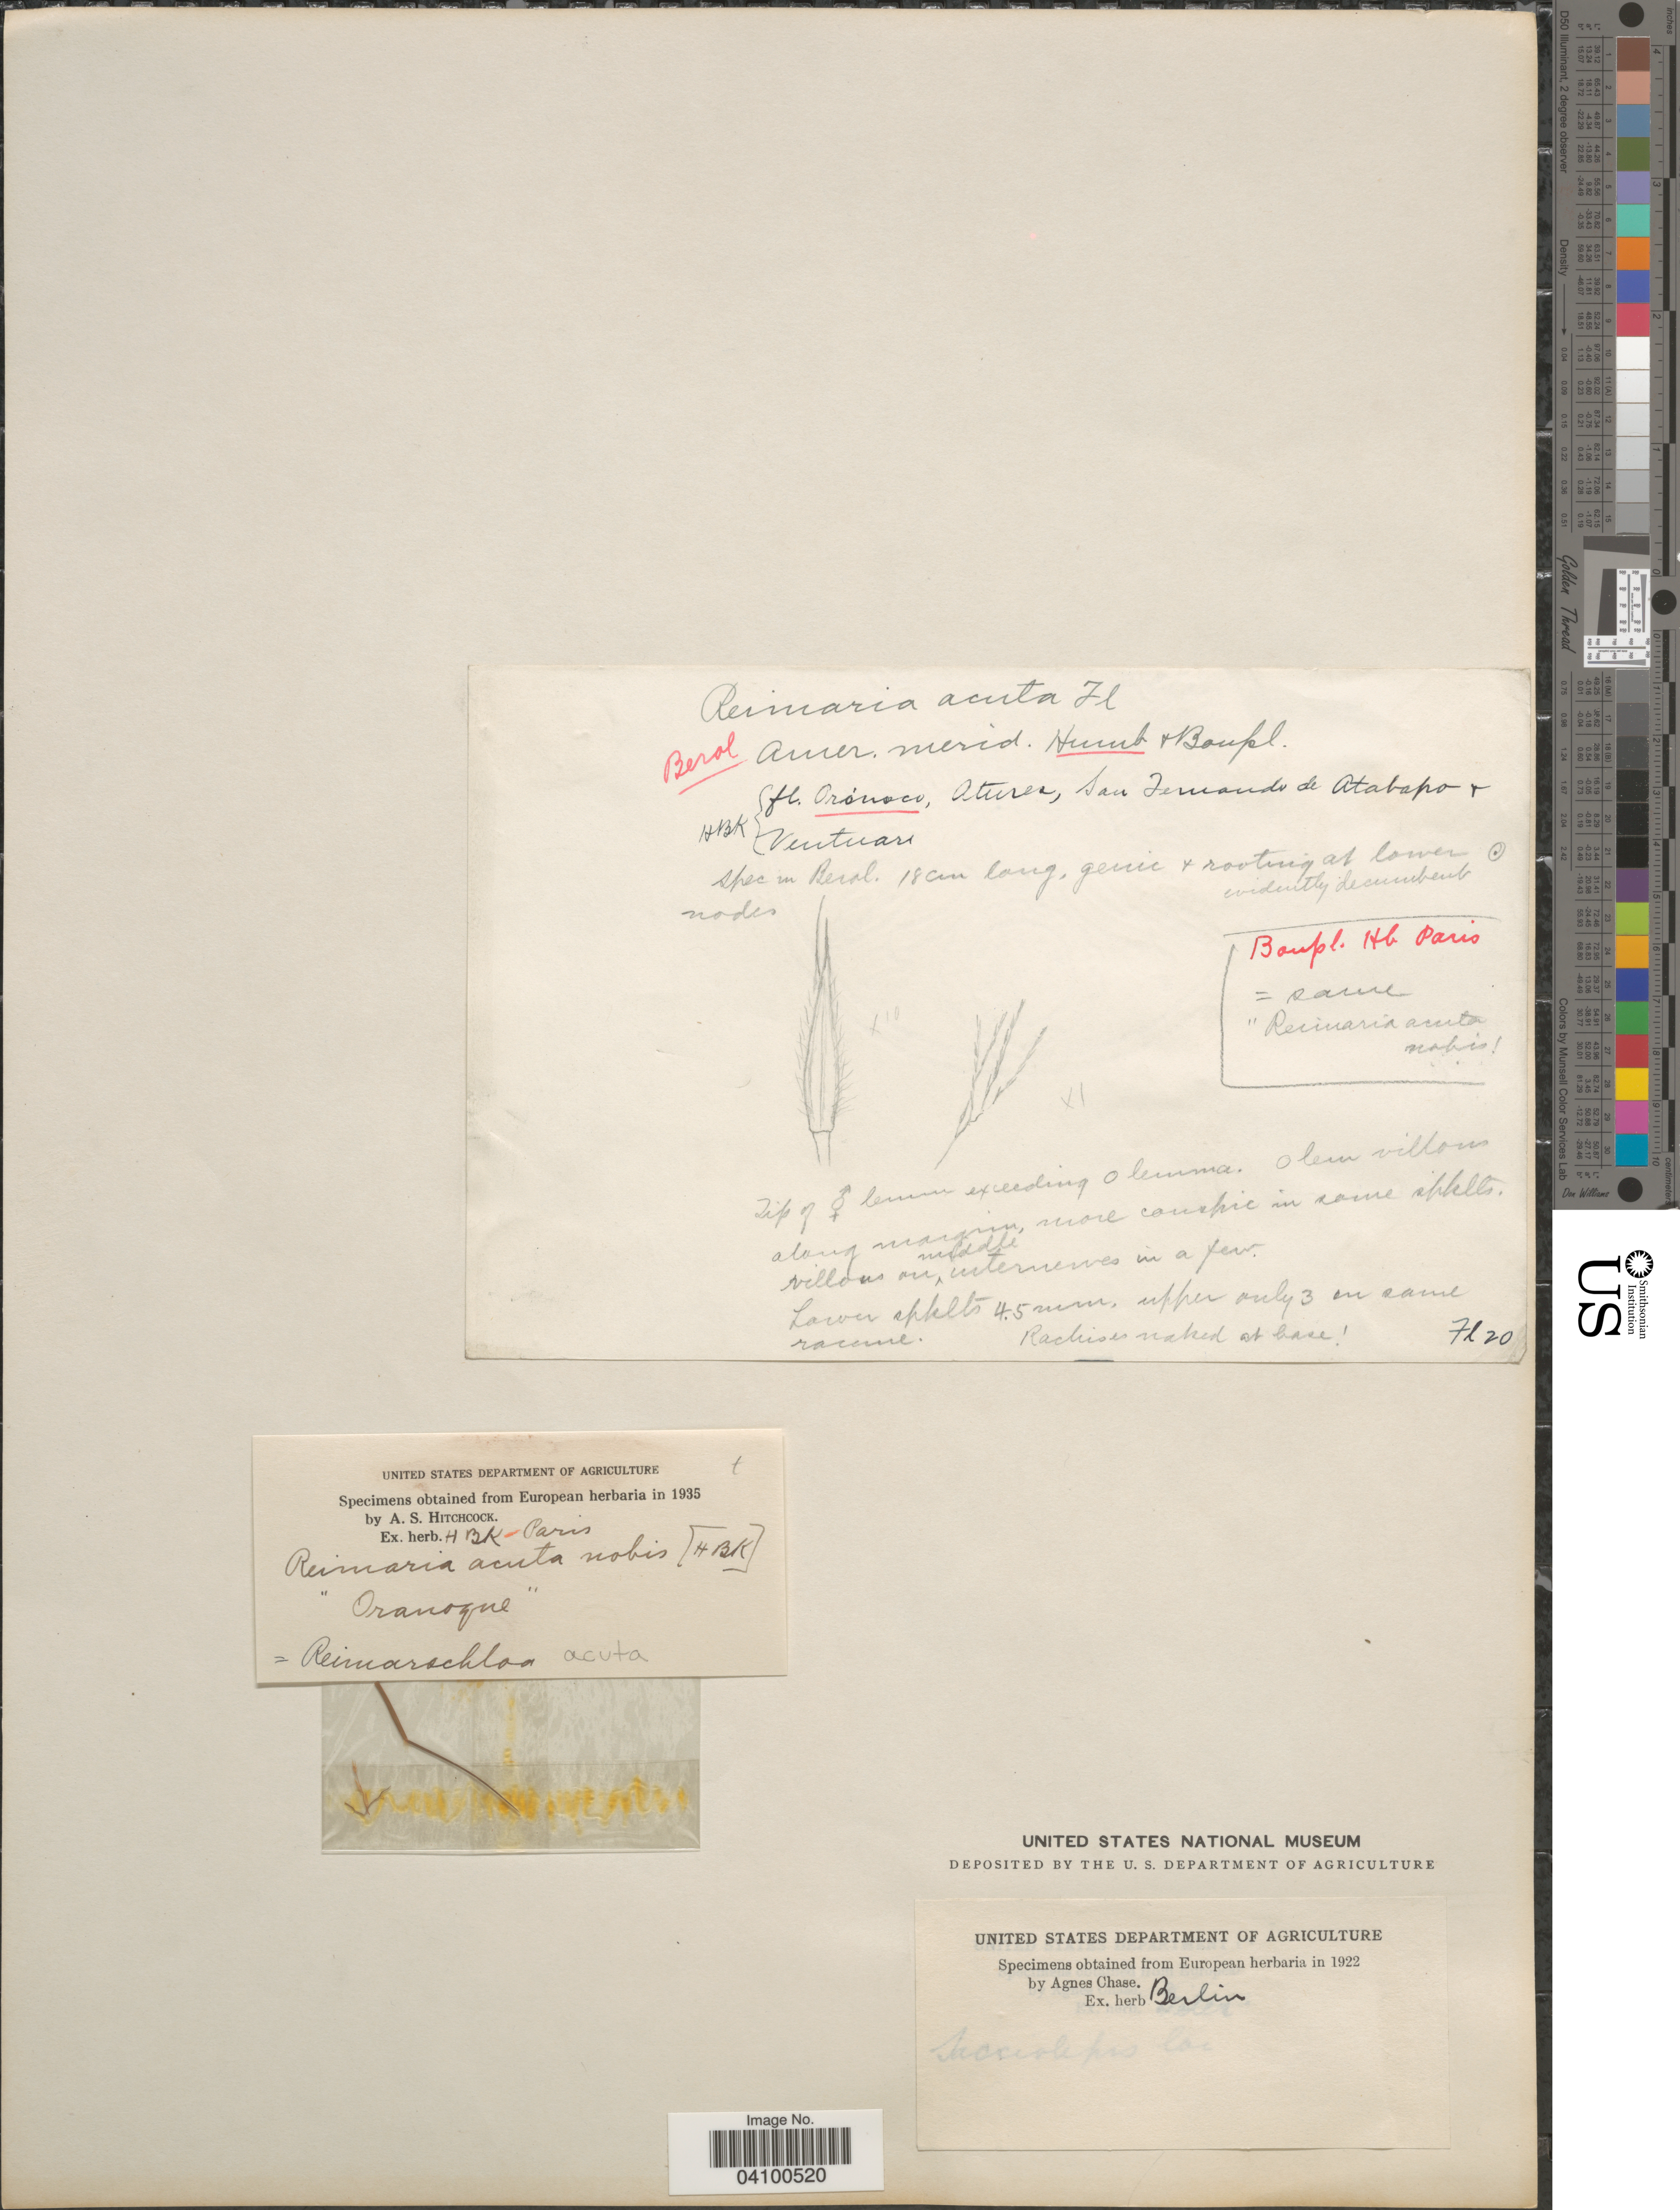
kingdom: Plantae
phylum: Tracheophyta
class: Liliopsida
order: Poales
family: Poaceae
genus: Paspalum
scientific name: Paspalum stagnophilum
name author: Morrone & Zuloaga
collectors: Ex herb. HBK-Paris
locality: Oranoque